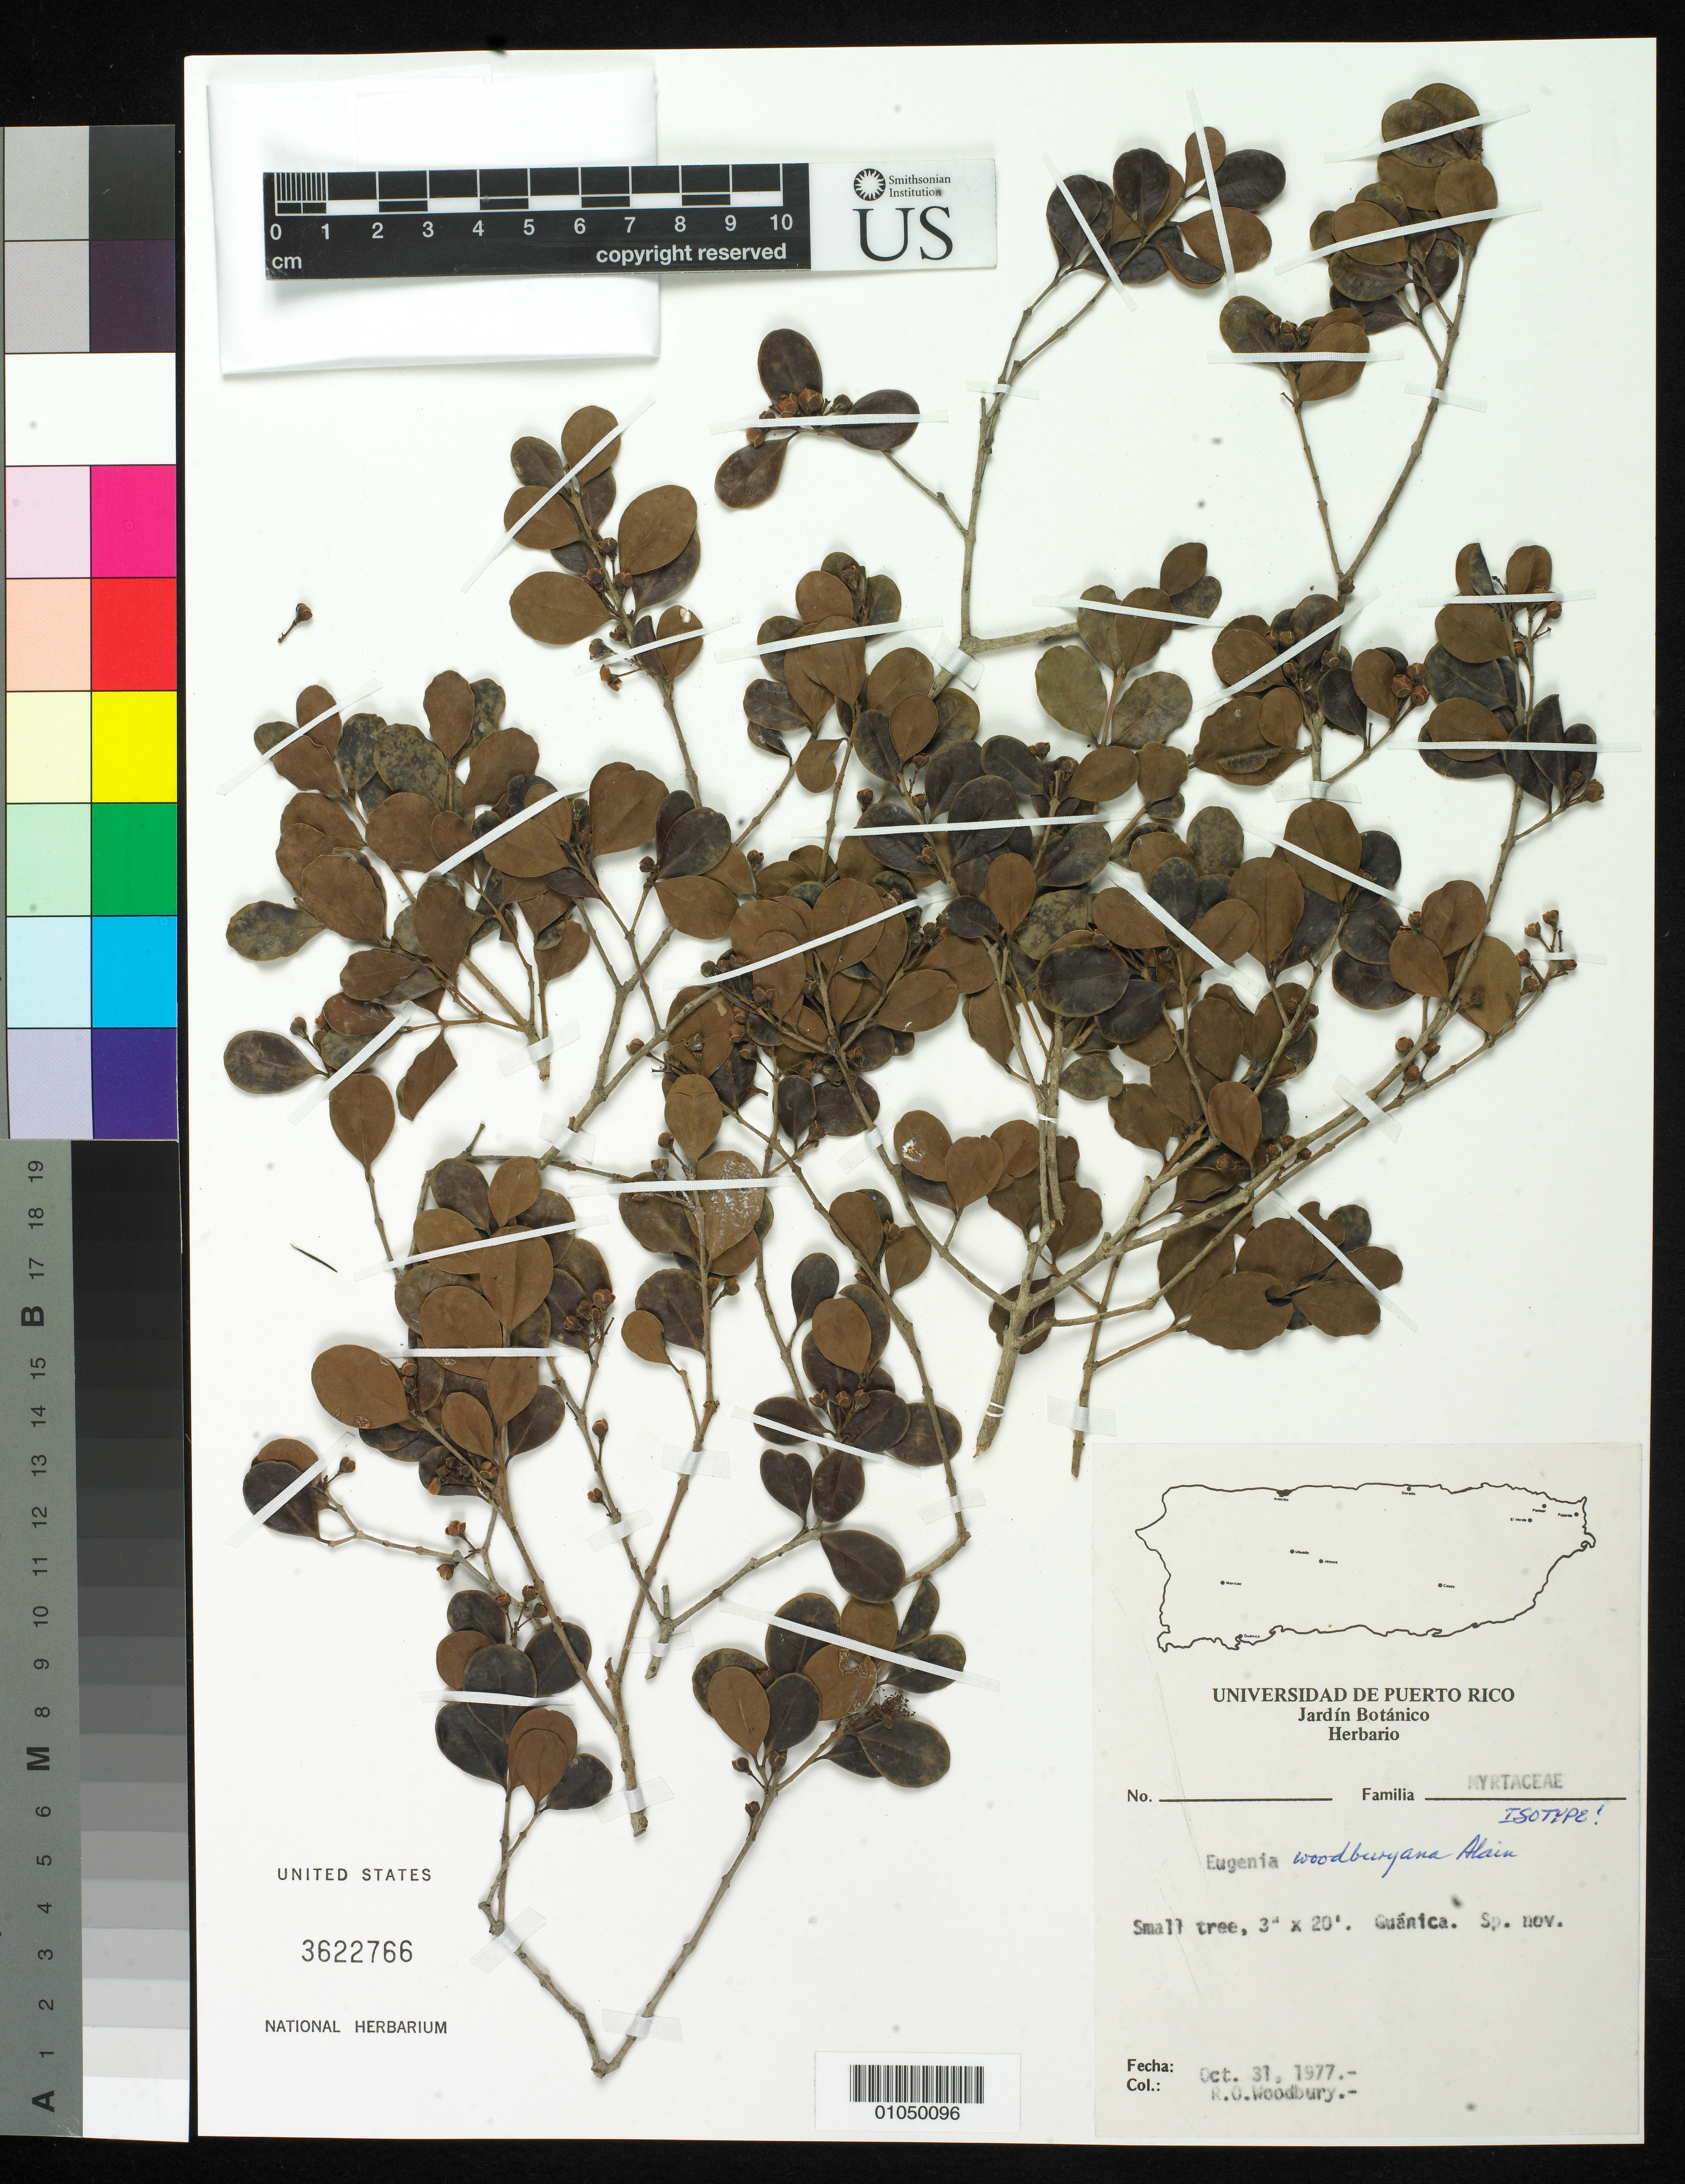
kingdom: Plantae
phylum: Tracheophyta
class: Magnoliopsida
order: Myrtales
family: Myrtaceae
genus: Eugenia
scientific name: Eugenia woodburyana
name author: Alain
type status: Isotype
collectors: R. O. Woodbury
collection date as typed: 31 Oct 1977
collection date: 1977-10-31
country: Puerto Rico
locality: Guánica.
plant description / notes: Protologue cites type as Woodbury UPR 5108, "Specimen A".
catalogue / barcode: US 3622766